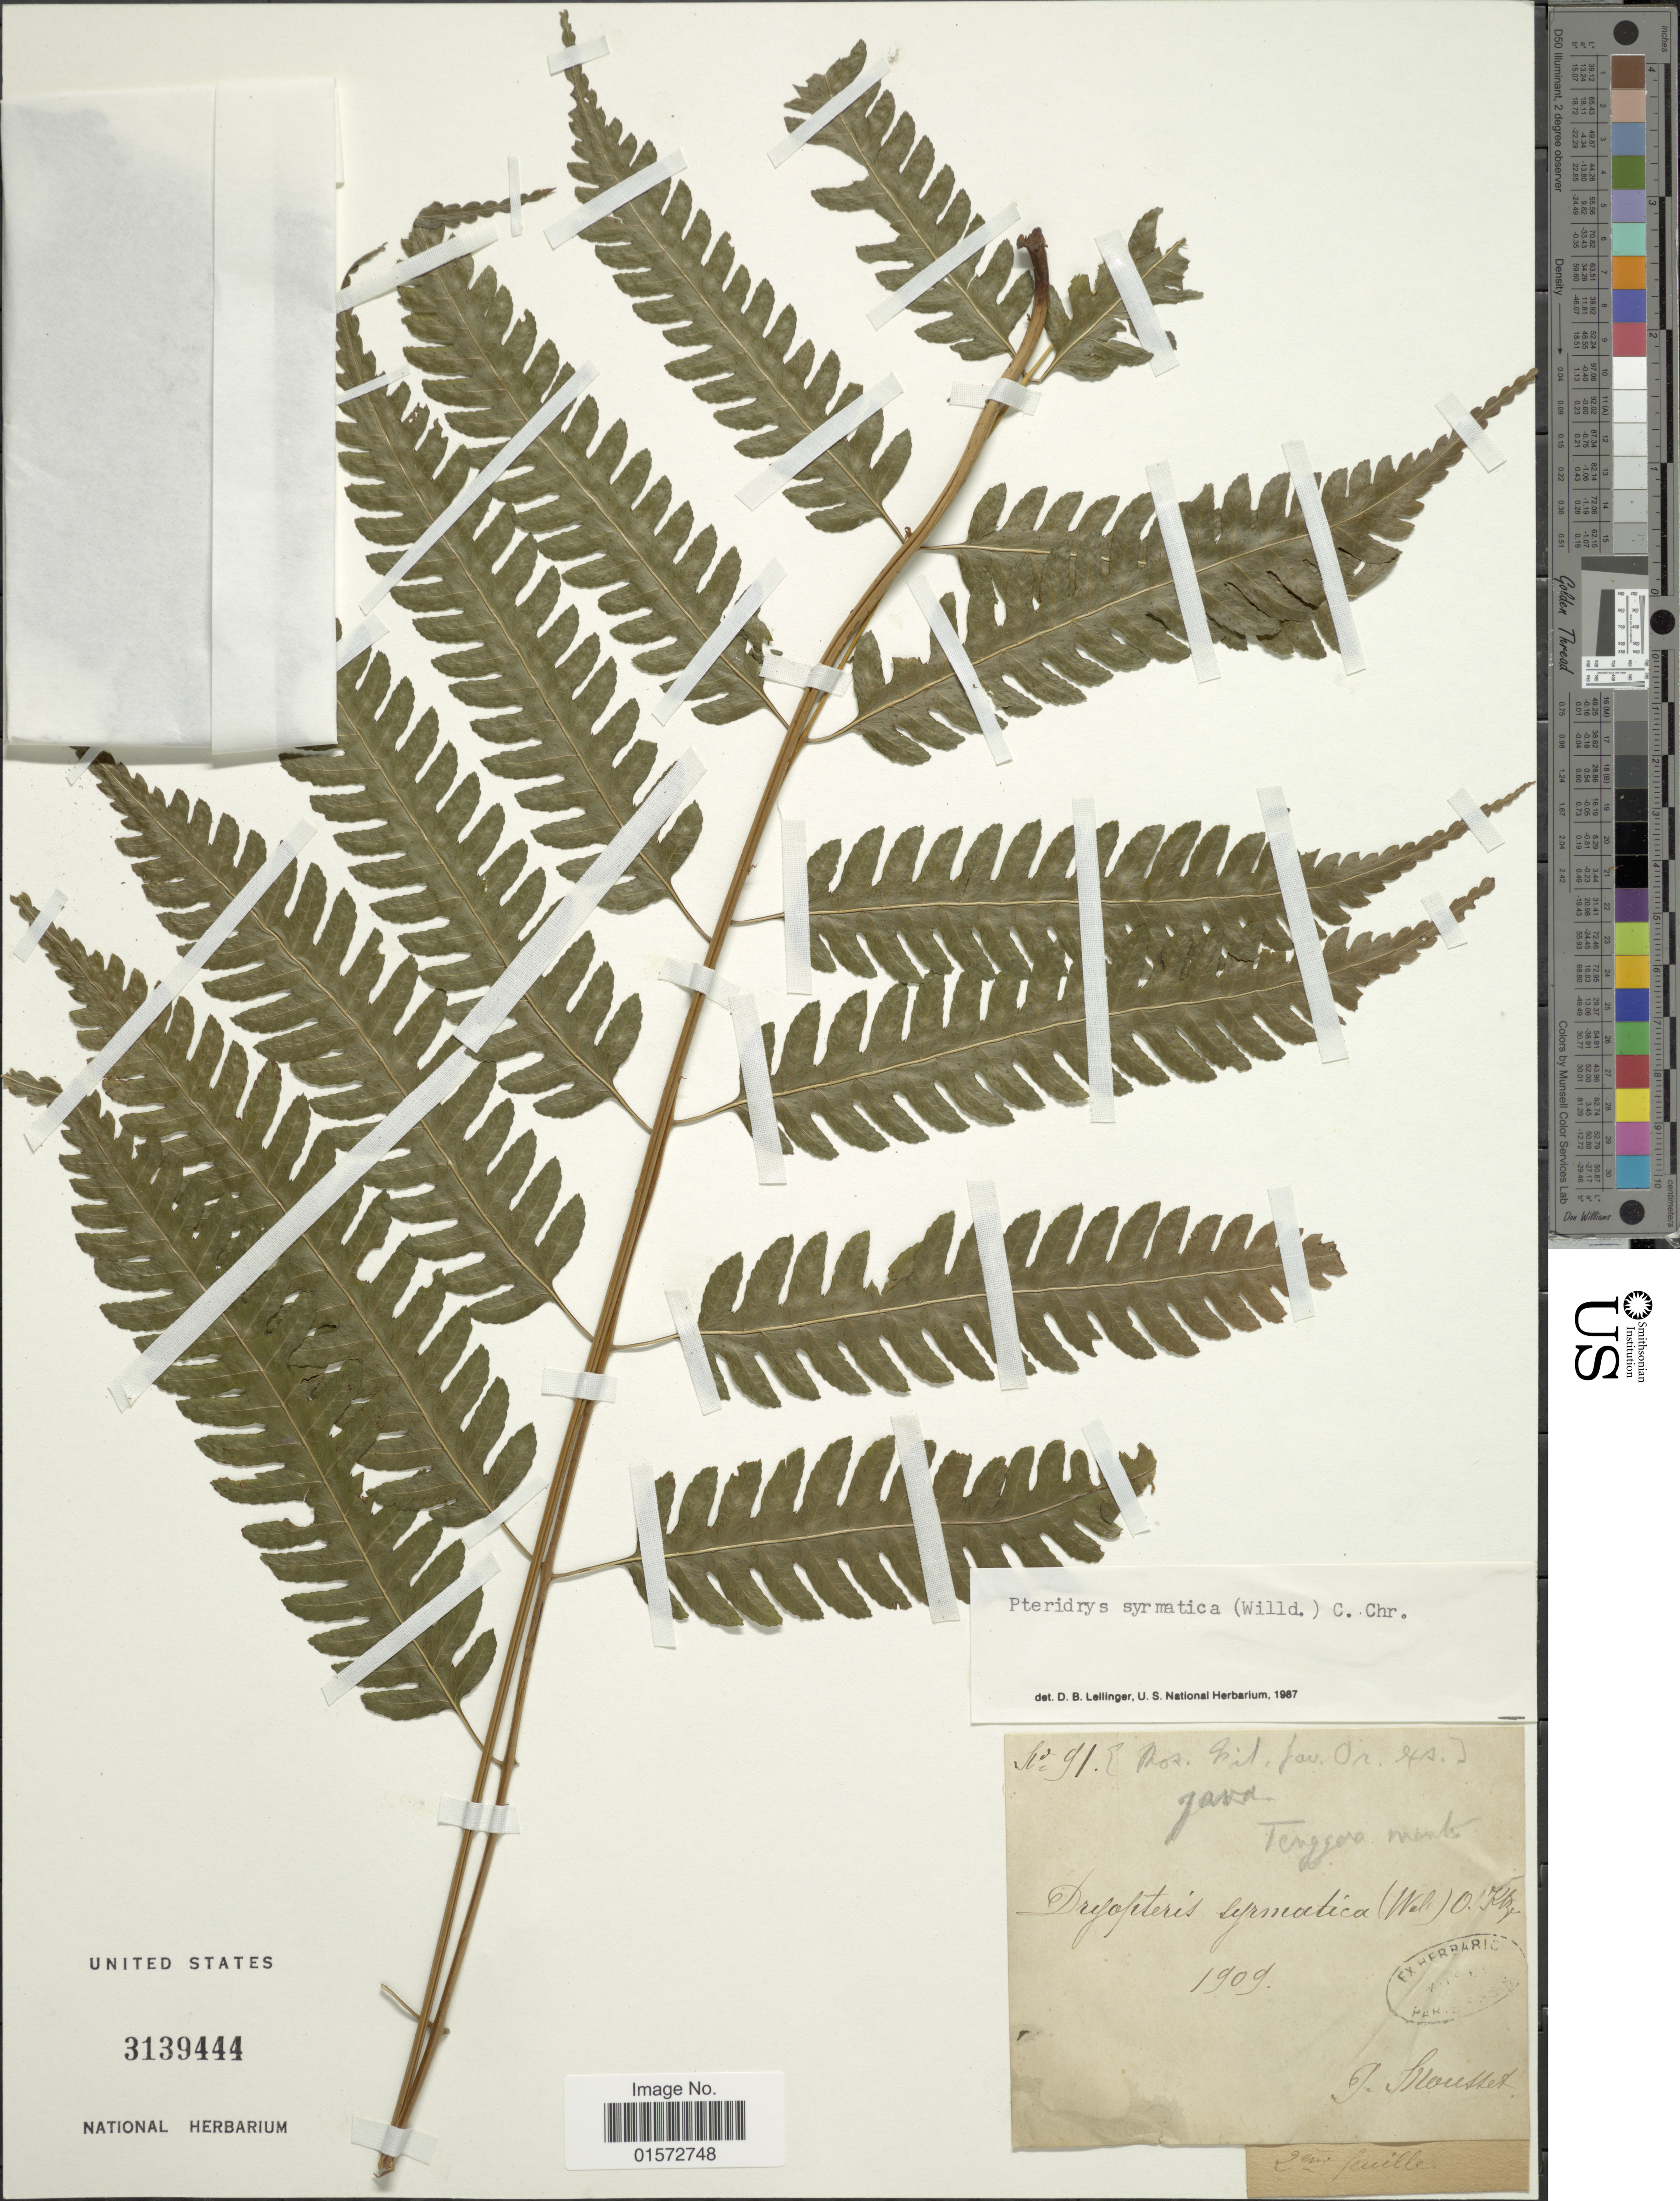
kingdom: Plantae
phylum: Tracheophyta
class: Polypodiopsida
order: Polypodiales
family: Tectariaceae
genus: Pteridrys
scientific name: Pteridrys syrmatica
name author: (Willd.) C. Chr. & Ching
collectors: J. Mousset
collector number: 91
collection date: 1909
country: Indonesia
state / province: Java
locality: Tenggera Montes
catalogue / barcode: US 3139444